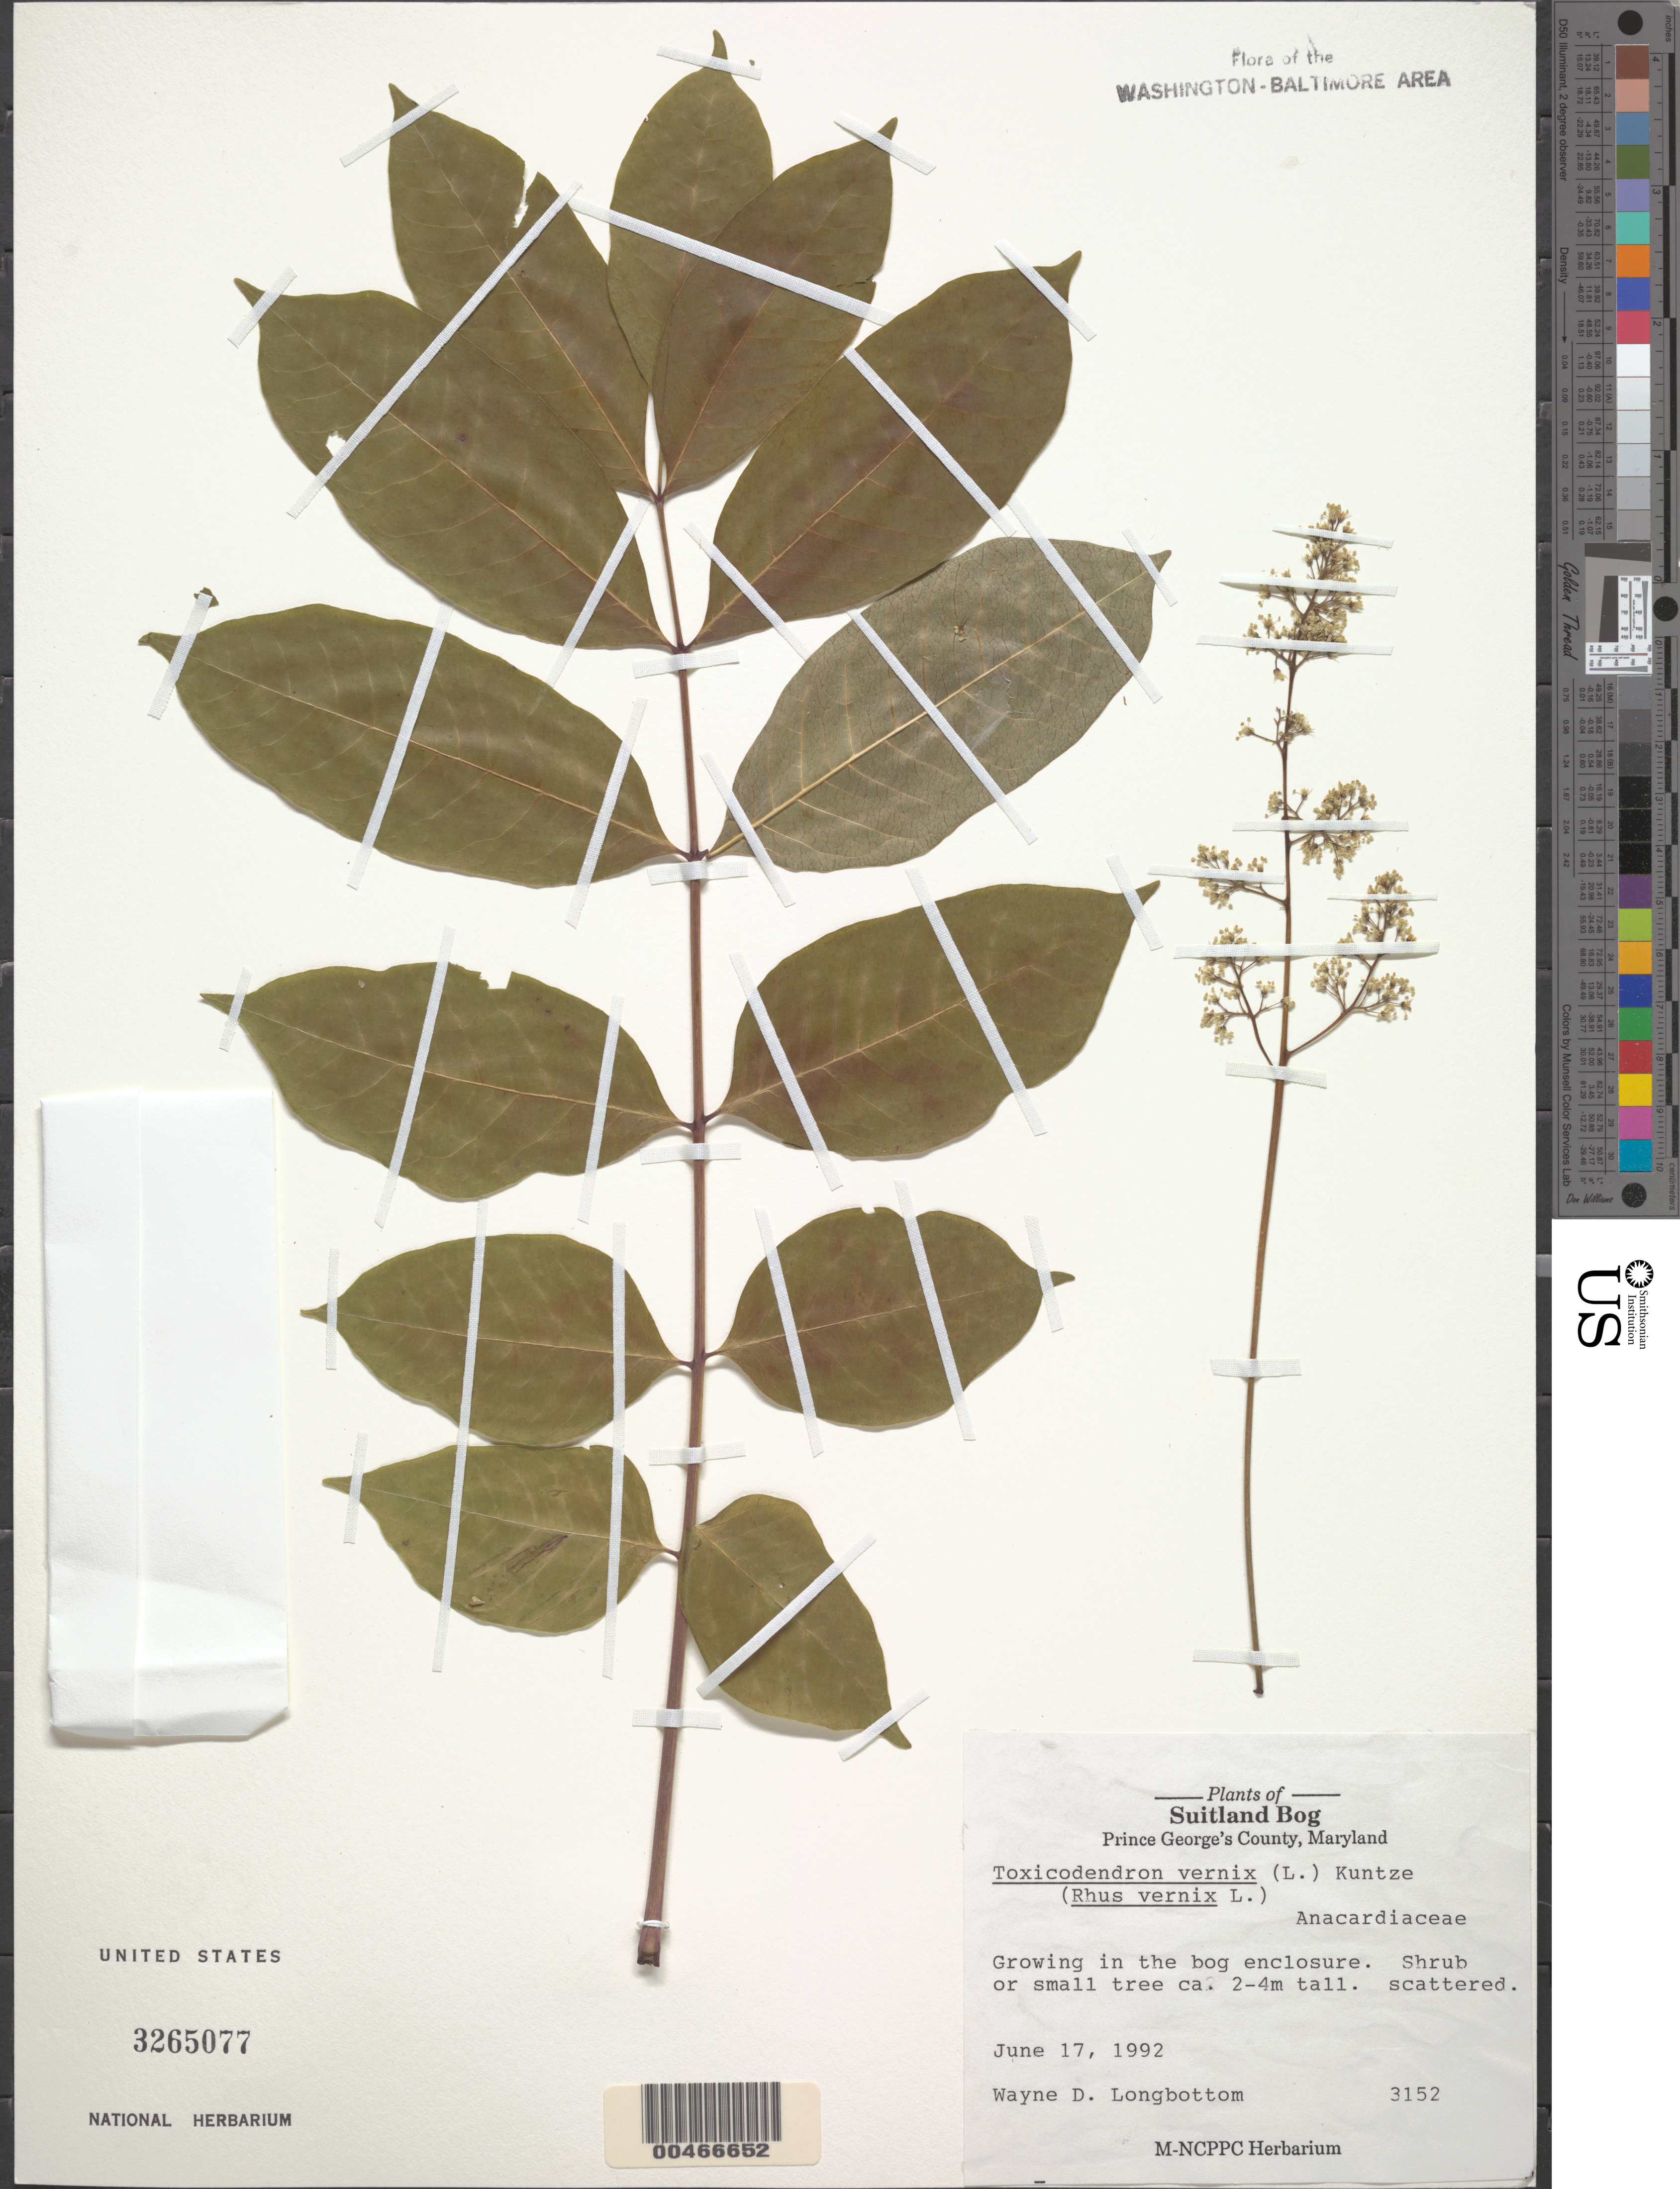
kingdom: Plantae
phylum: Tracheophyta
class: Magnoliopsida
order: Sapindales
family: Anacardiaceae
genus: Toxicodendron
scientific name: Toxicodendron vernix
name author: (L.) Kuntze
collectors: W. D. Longbottom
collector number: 3152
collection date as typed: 17 Jun 1992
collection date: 1992-06-17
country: United States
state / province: Maryland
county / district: Prince George's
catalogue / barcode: US 3265077